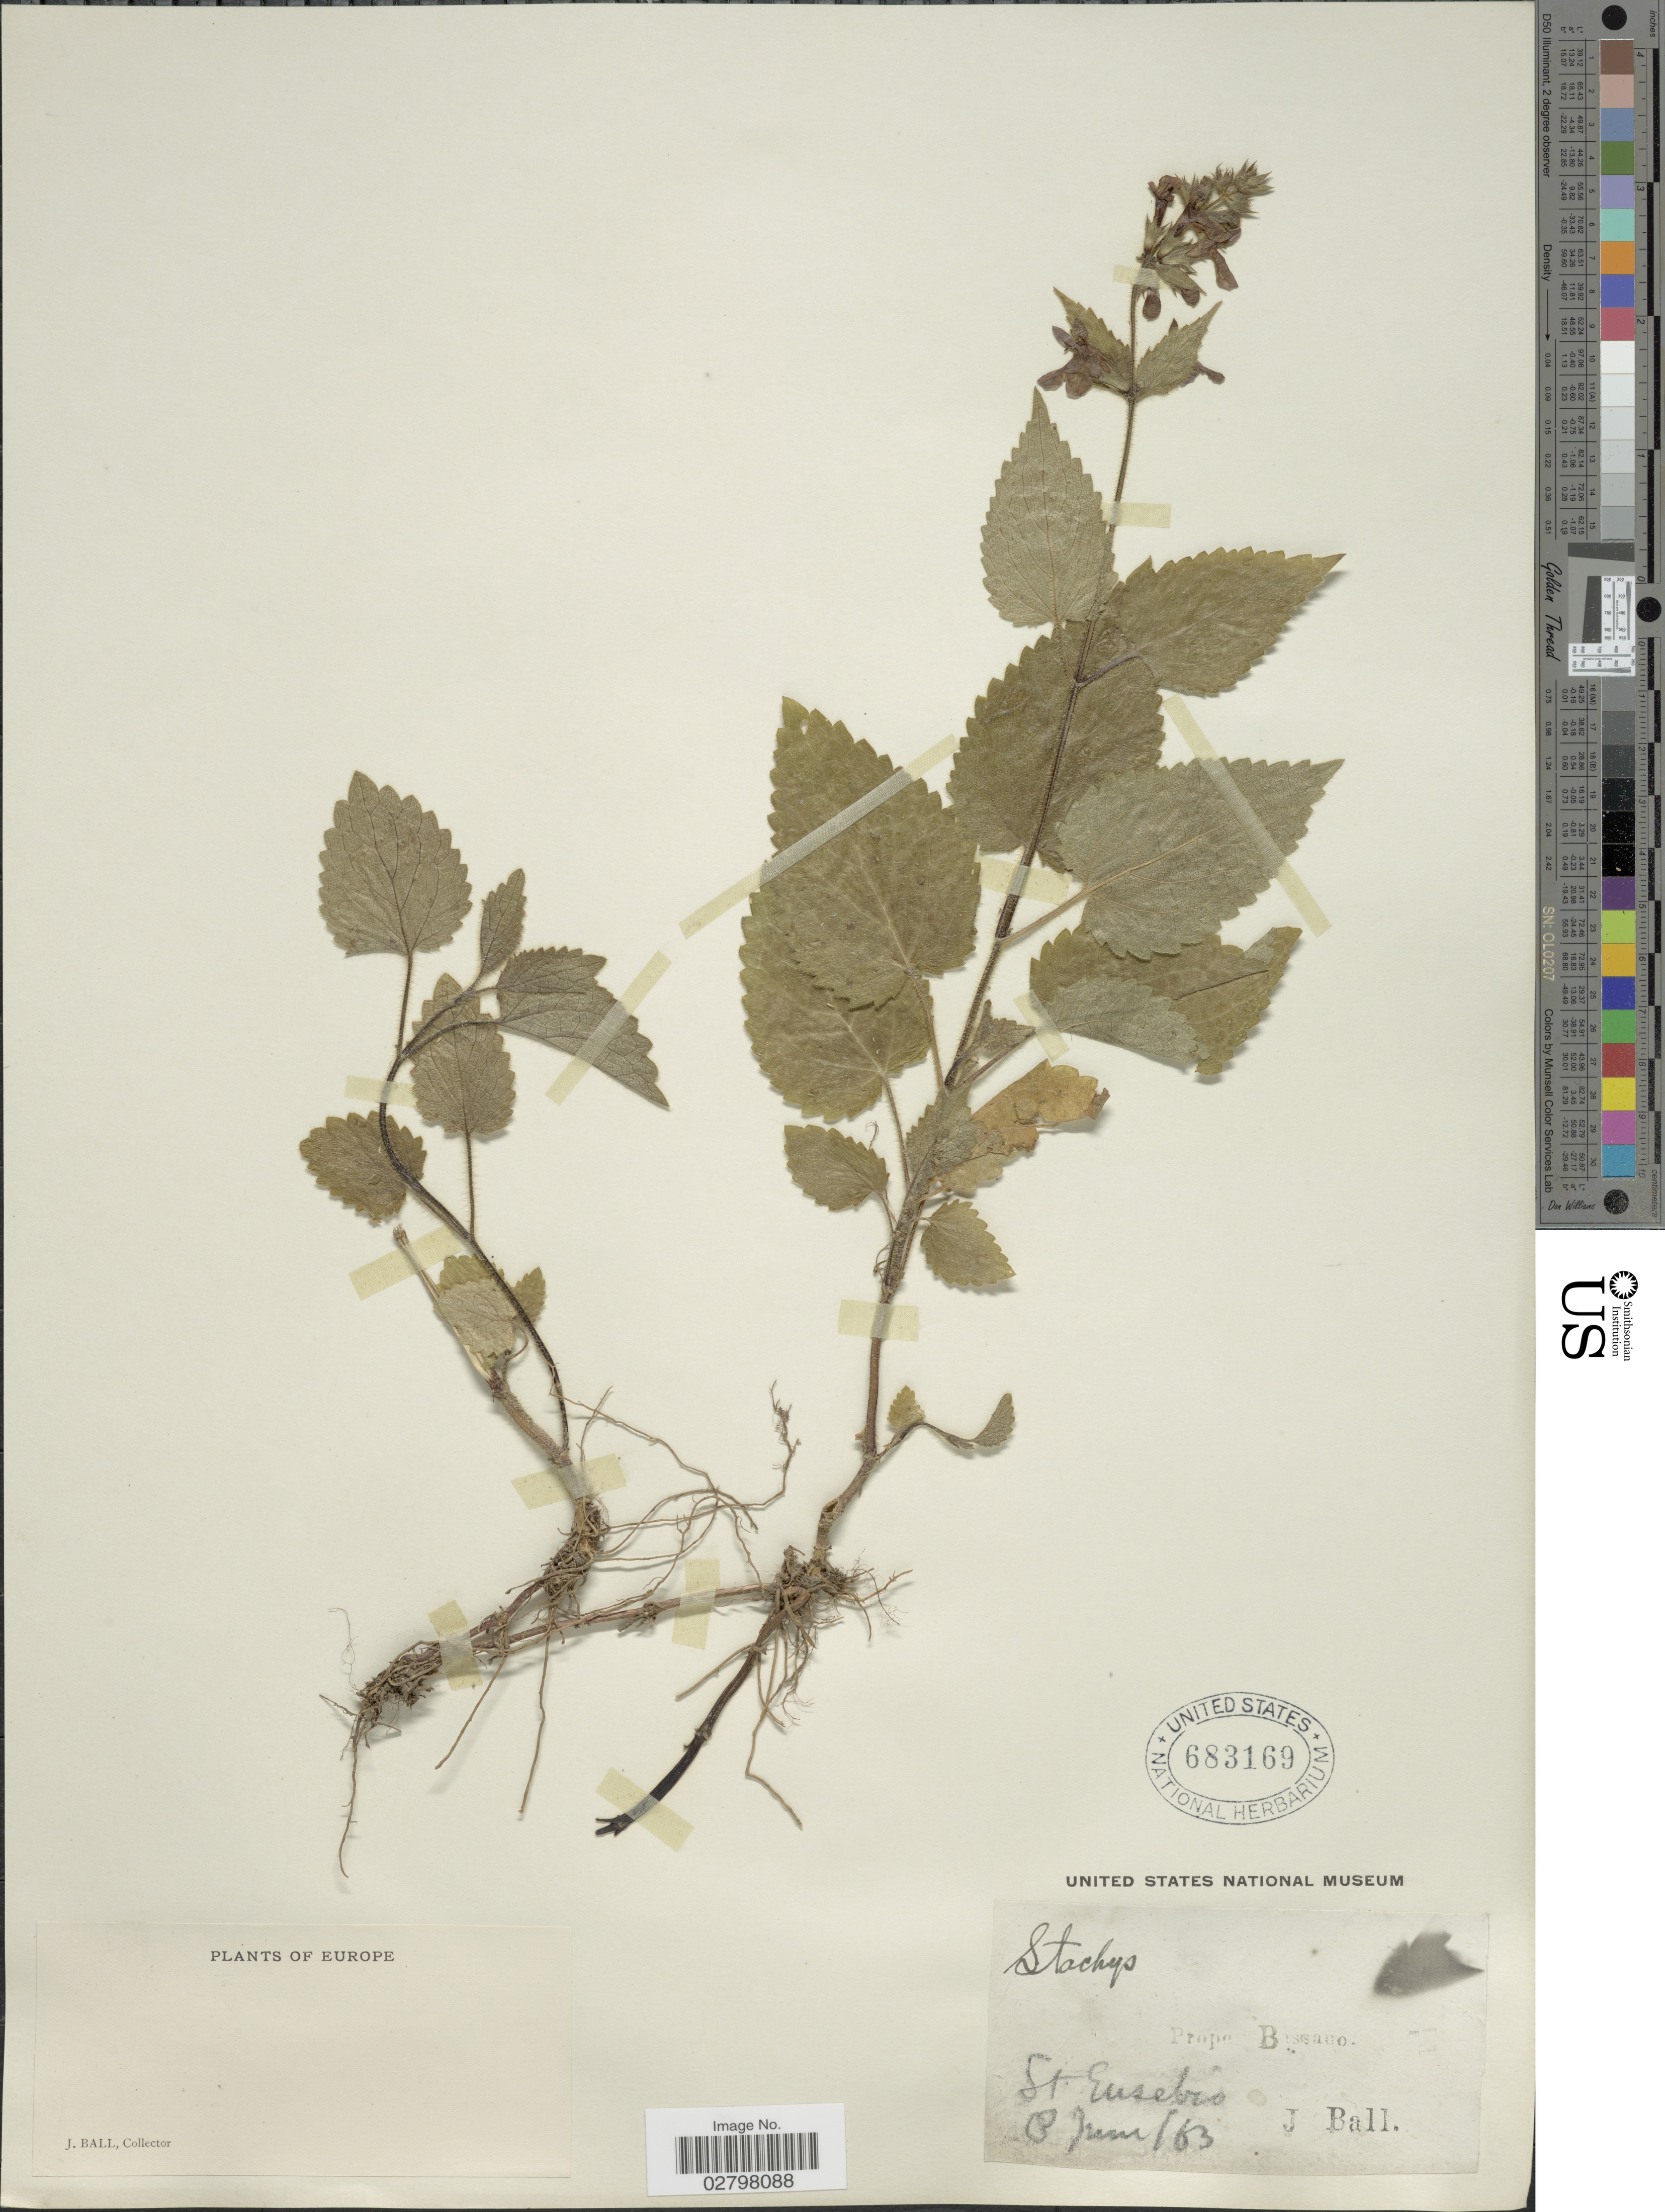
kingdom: Plantae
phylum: Tracheophyta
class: Magnoliopsida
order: Lamiales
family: Lamiaceae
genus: Stachys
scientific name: Stachys sp.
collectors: J. Ball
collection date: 1863-06-08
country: Italy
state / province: Veneto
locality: St Eusebio. Prope Bassano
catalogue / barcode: US 683169